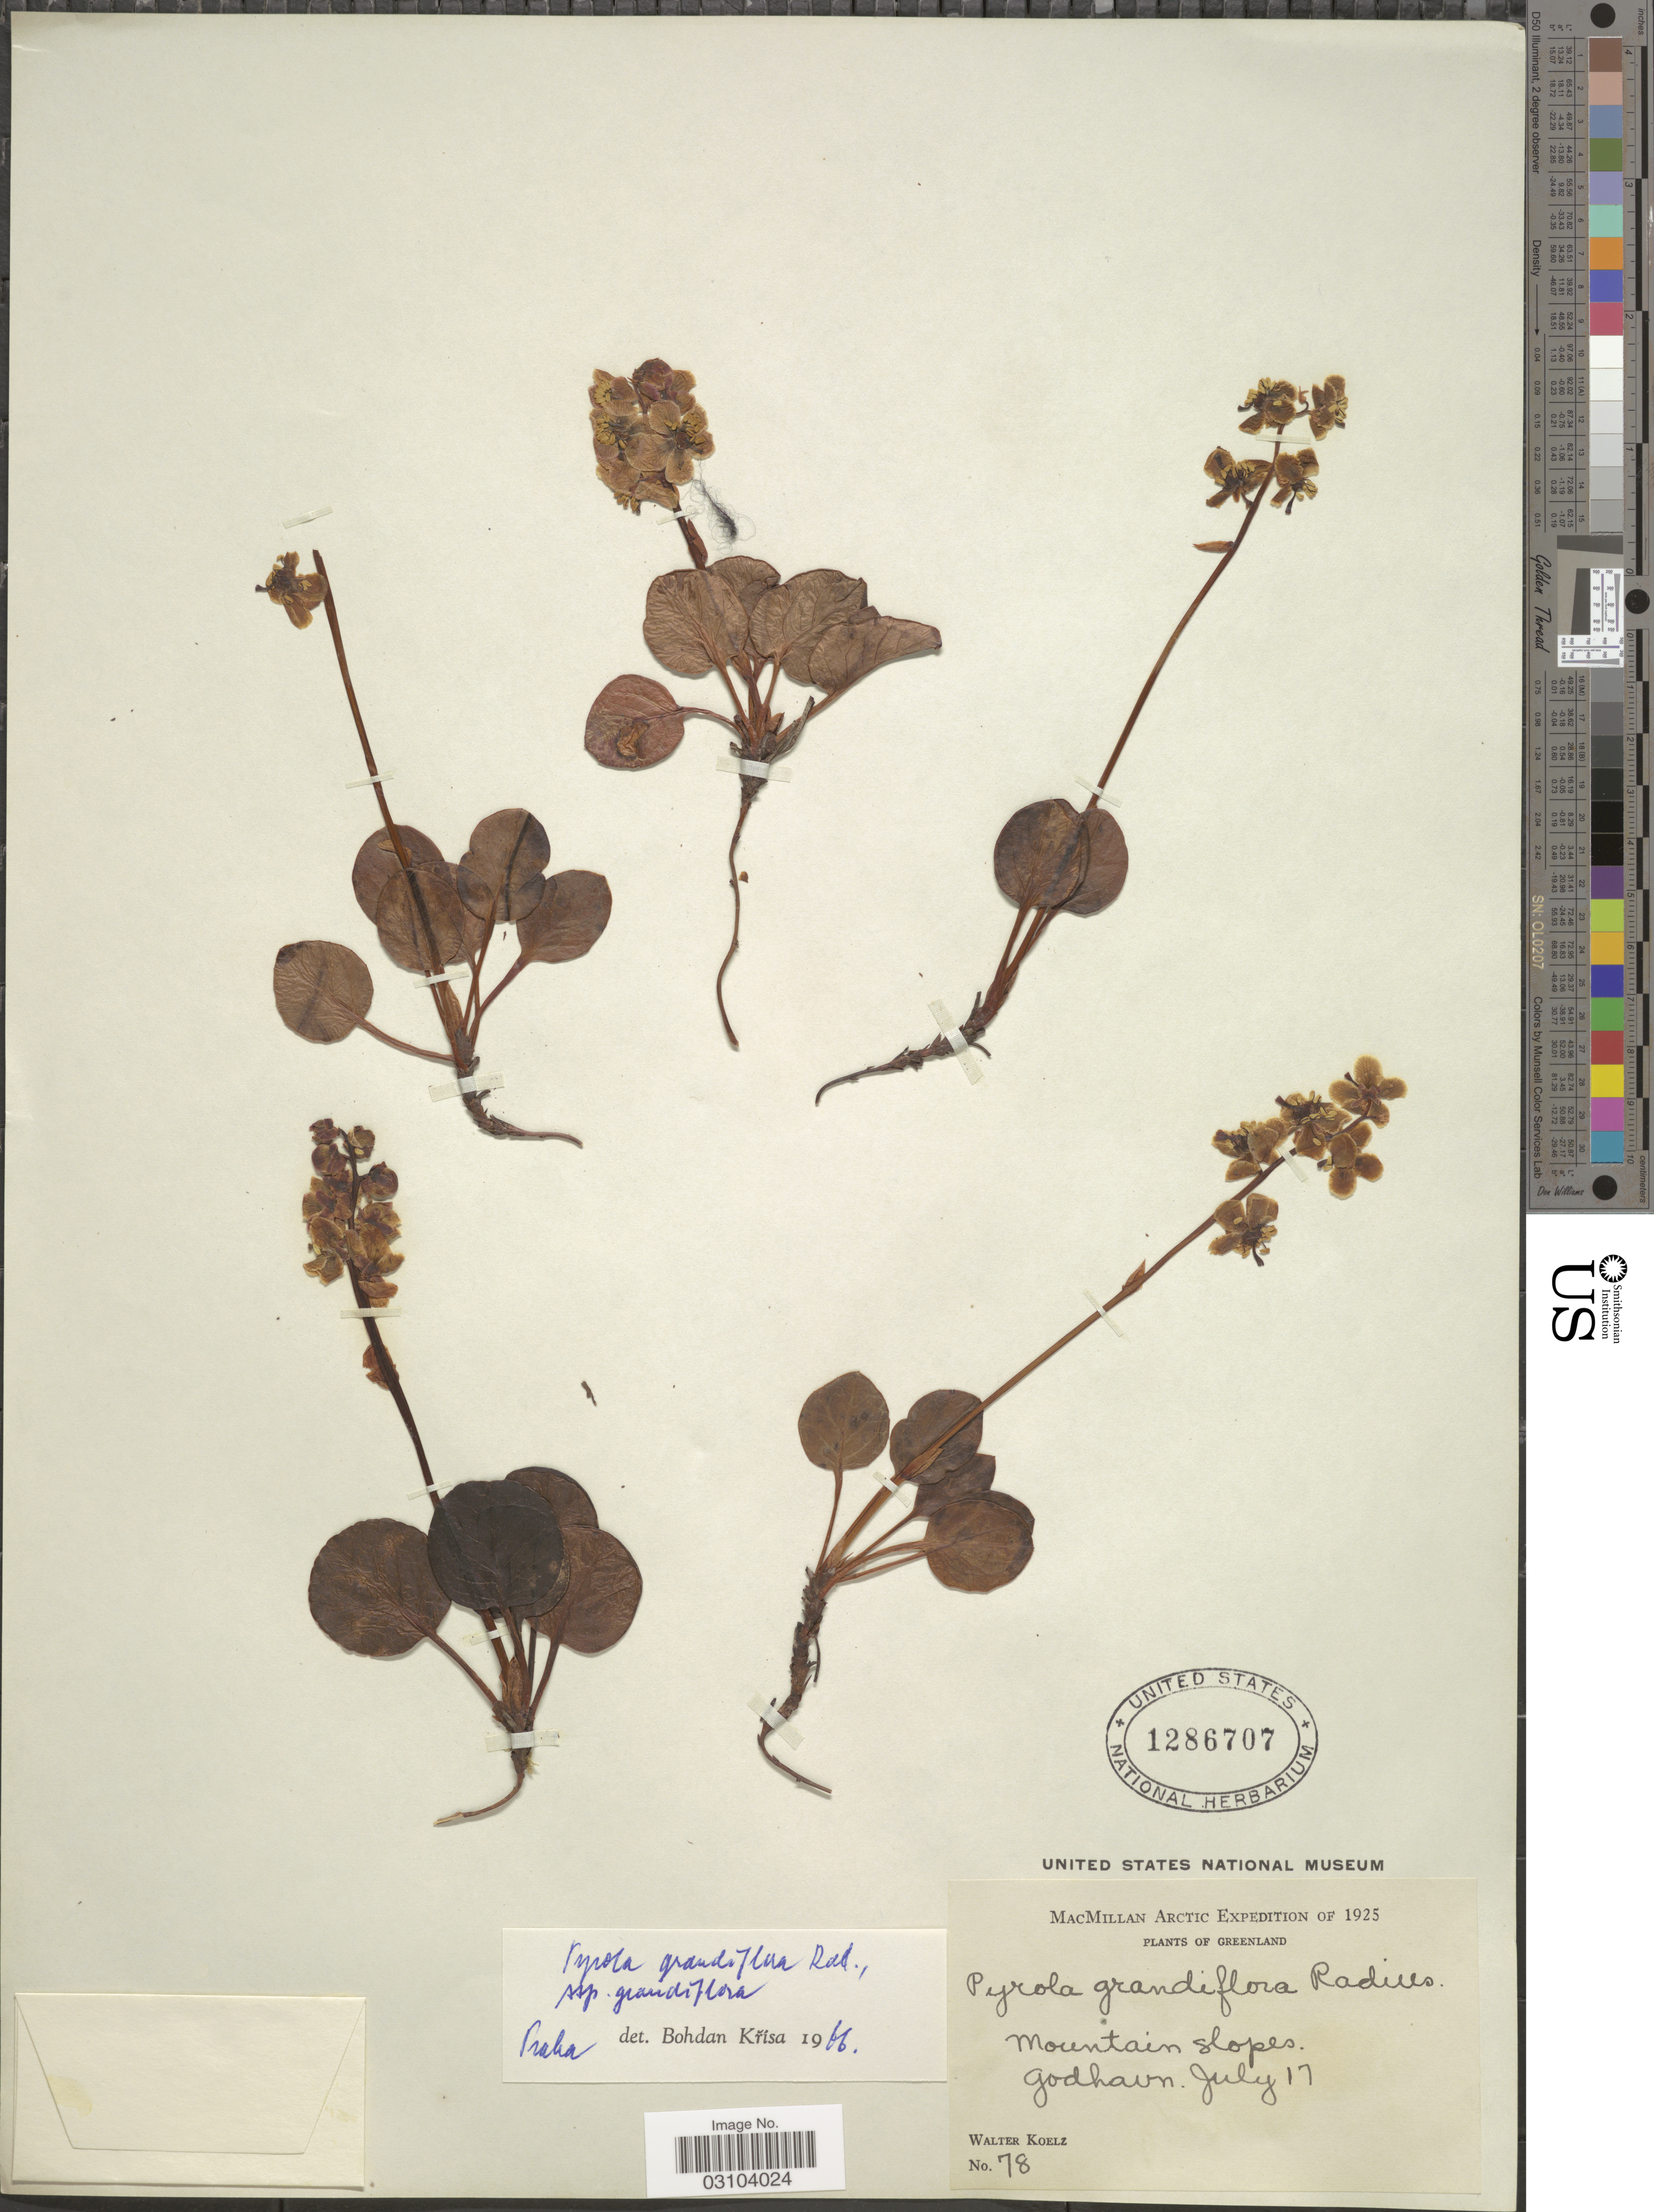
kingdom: Plantae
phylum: Tracheophyta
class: Magnoliopsida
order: Ericales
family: Ericaceae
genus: Pyrola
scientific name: Pyrola grandiflora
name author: Radius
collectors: W. N. Koelz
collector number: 78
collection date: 1925-07-17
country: Greenland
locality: Mountain slopes. Godhavn.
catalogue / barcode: US 1286707